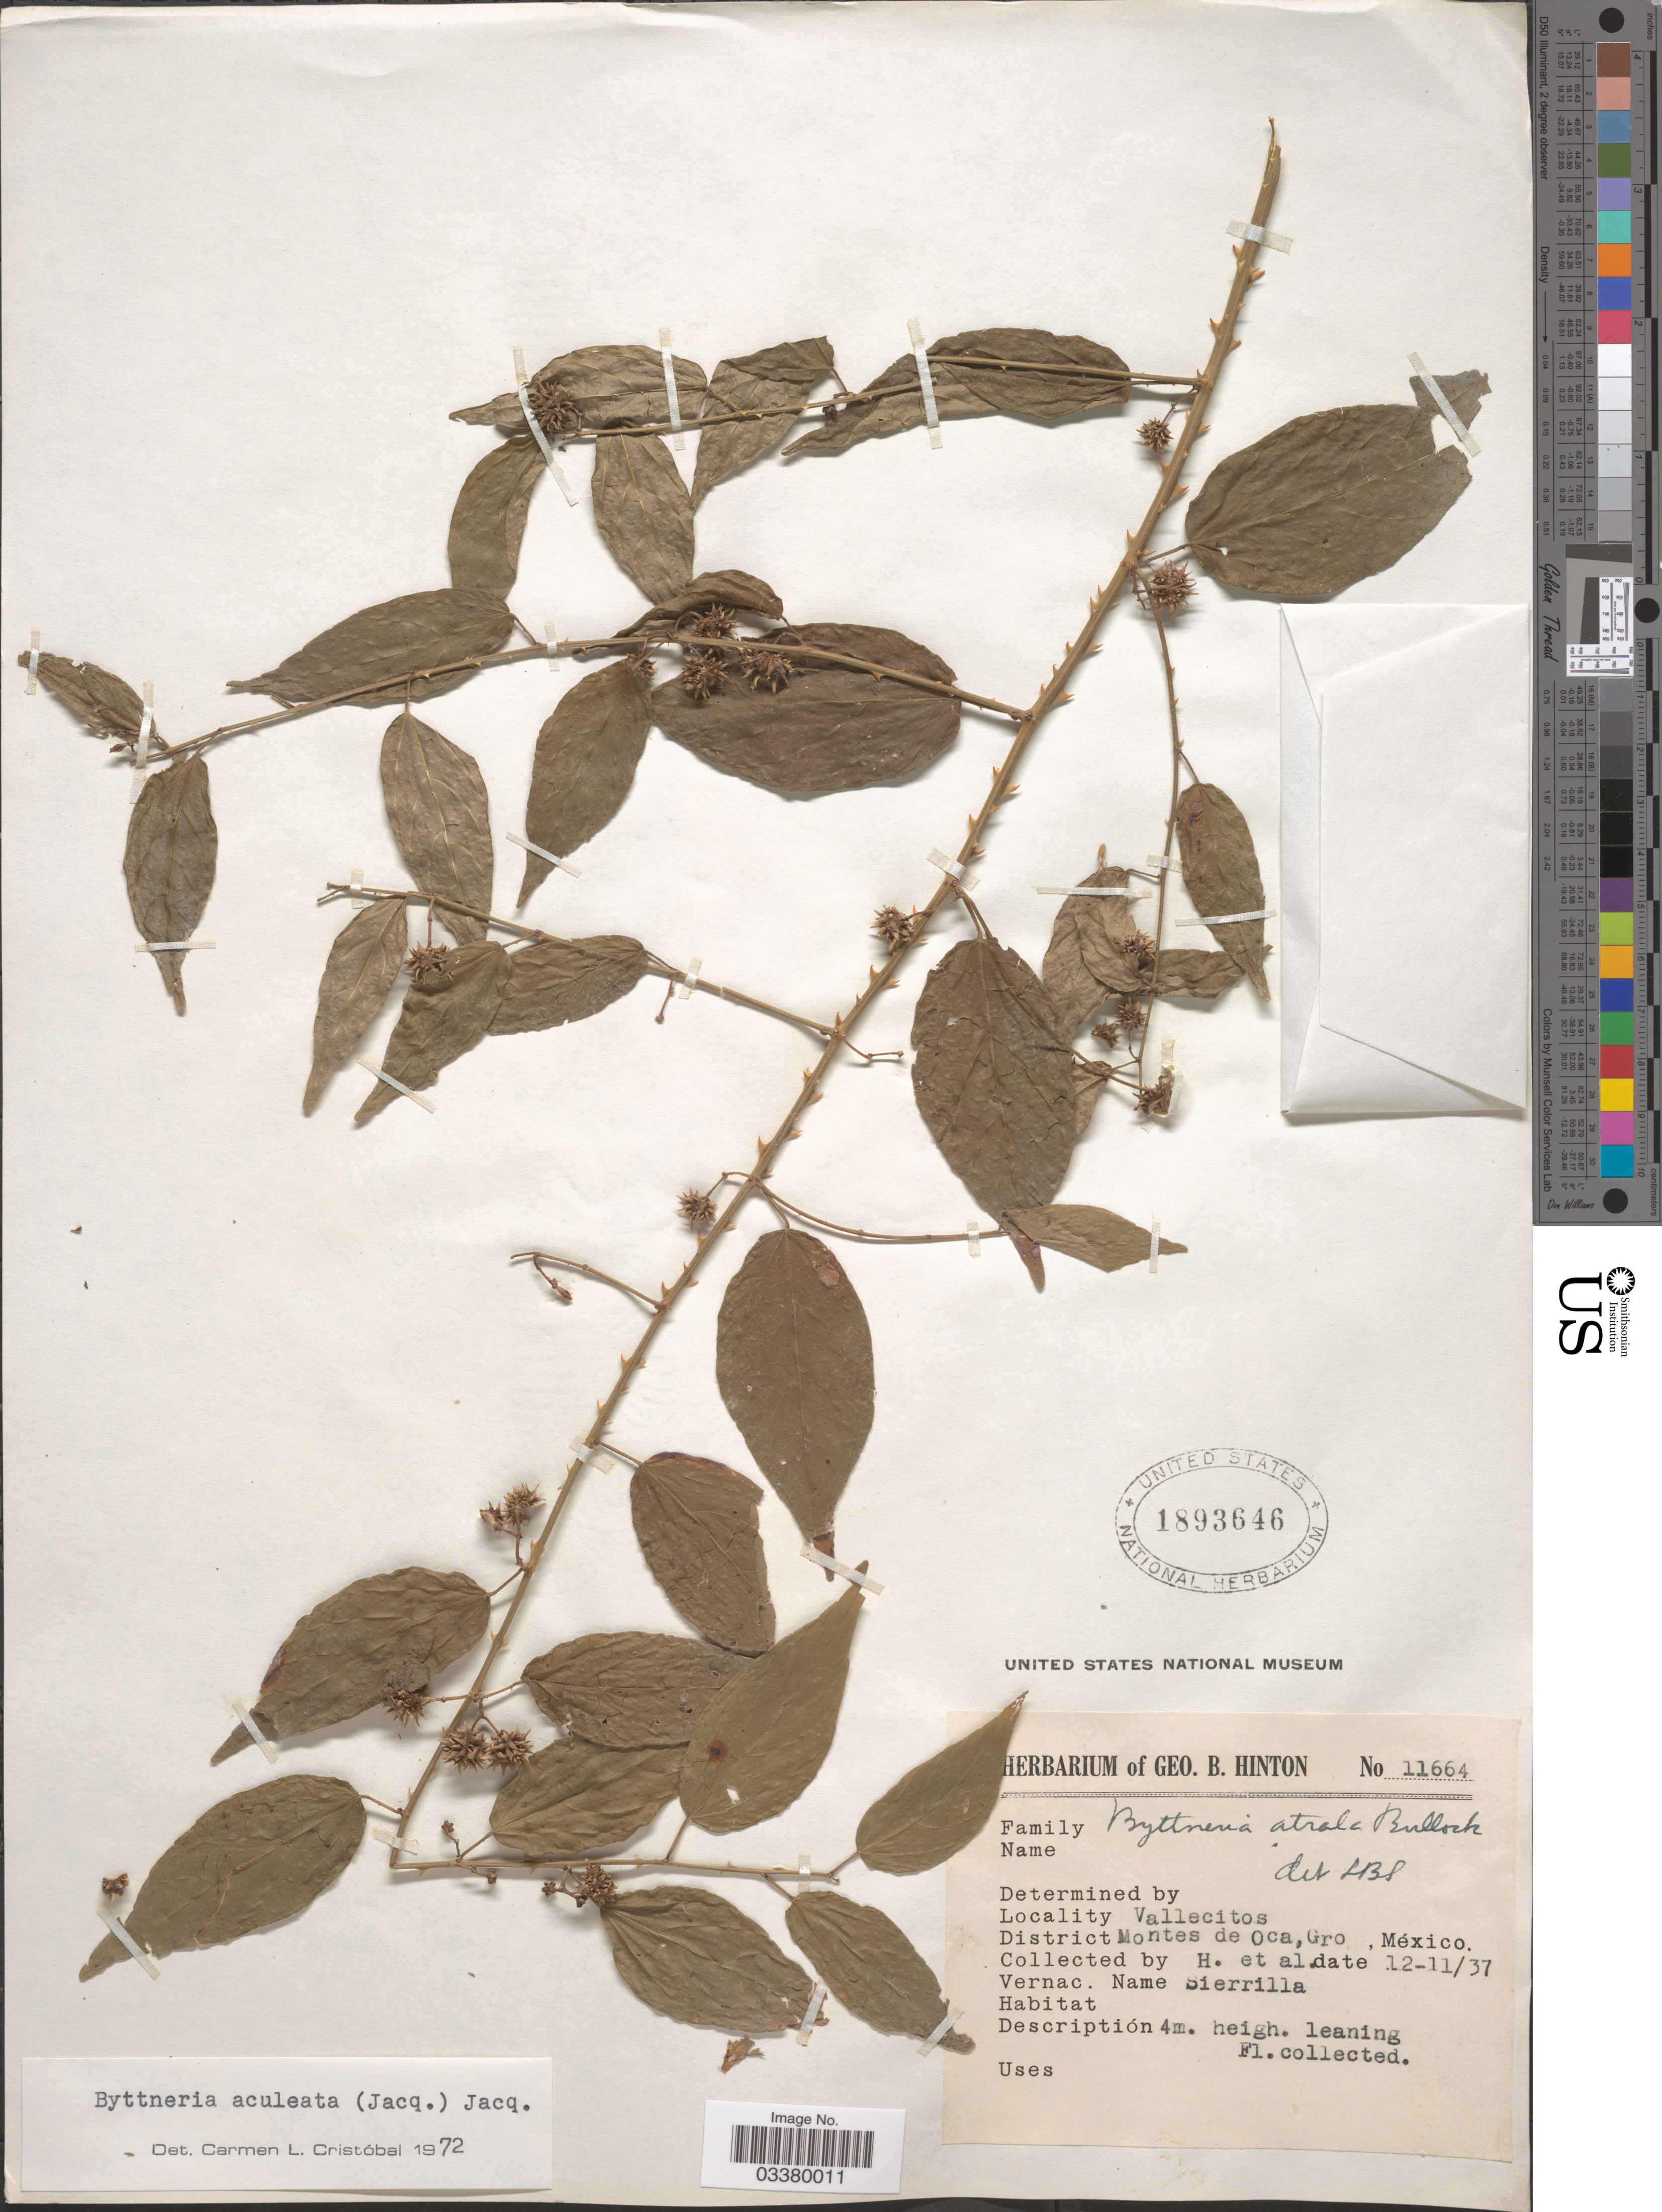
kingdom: Plantae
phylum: Tracheophyta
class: Magnoliopsida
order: Malvales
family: Malvaceae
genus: Byttneria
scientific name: Byttneria aculeata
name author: (Jacq.) Jacq.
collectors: G. B. Hinton & et al.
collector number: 11664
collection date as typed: Transcribed d/m/y: 12/11/37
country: Mexico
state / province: Guerrero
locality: Vallecitos, District Montes de Oca.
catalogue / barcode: US 1893646